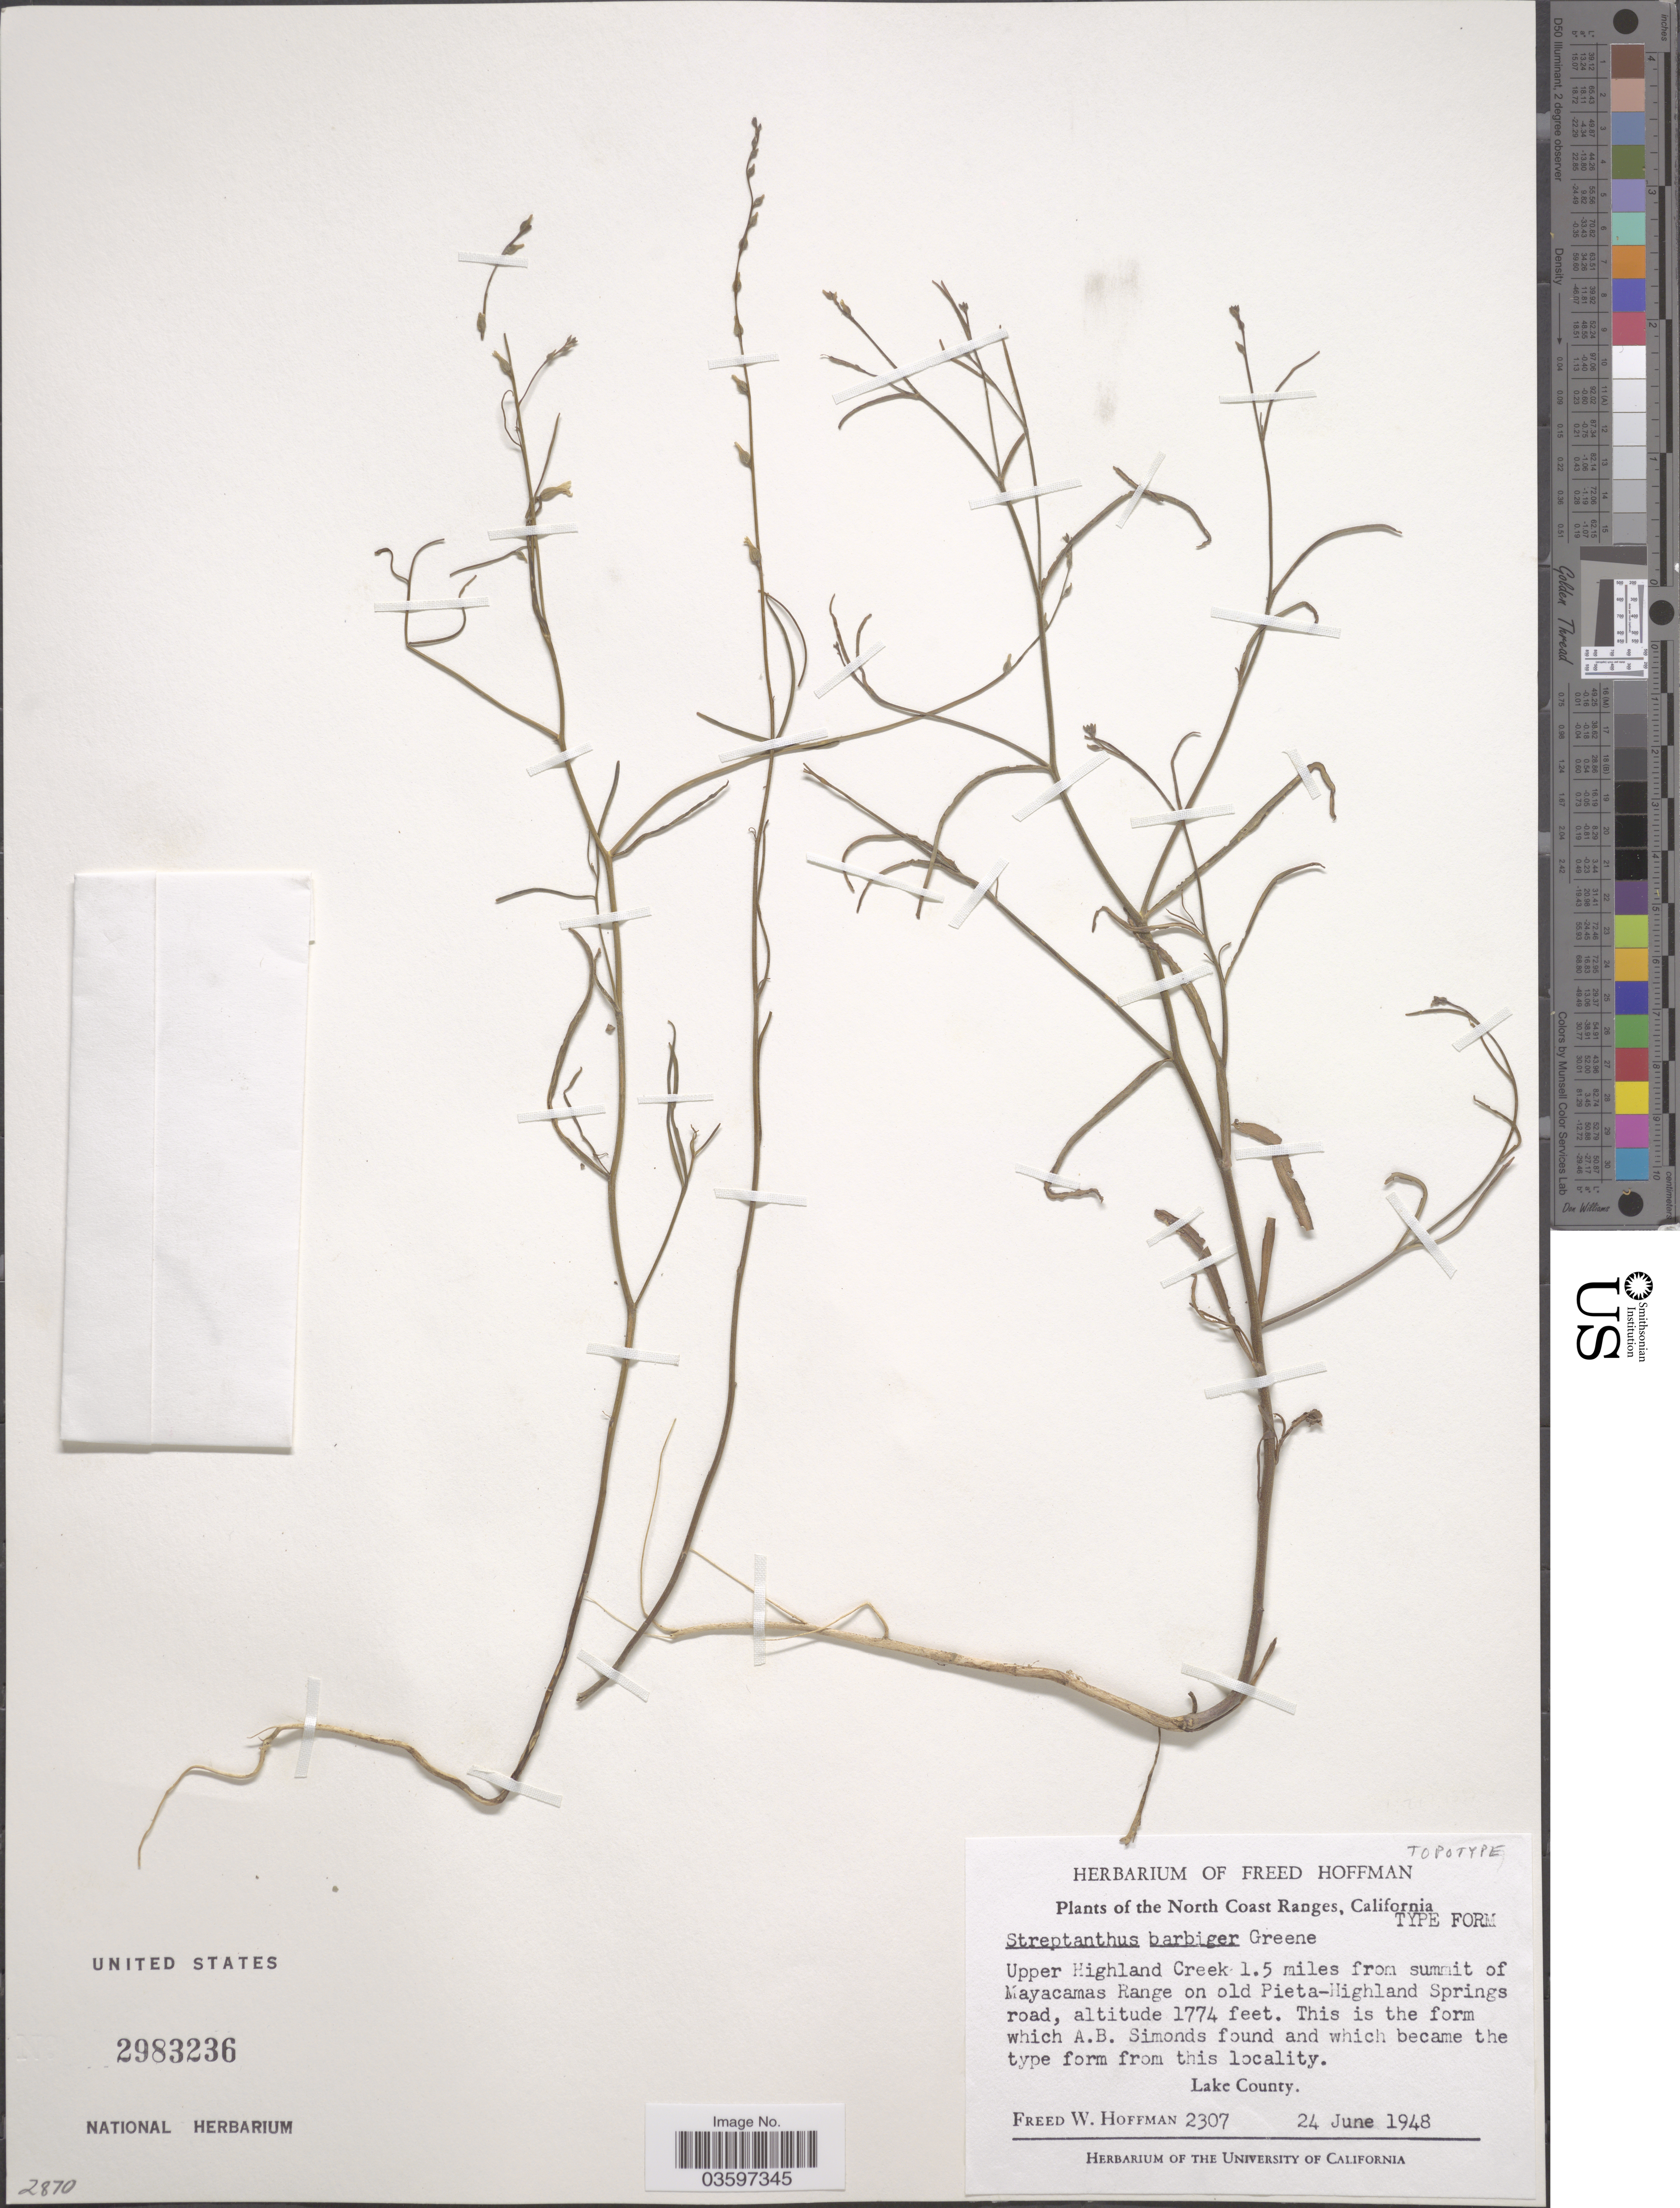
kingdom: Plantae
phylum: Tracheophyta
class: Magnoliopsida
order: Brassicales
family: Brassicaceae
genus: Streptanthus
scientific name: Streptanthus barbiger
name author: Greene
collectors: F. Hoffman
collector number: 2307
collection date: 1948-06-24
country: United States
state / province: California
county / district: Lake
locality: North Coast Ranges. Upper Highland Creek 1.5 miles from summit of Mayacamas Range on old Pieta-Highland Springs road. Lake County.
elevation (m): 541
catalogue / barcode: US 2983236